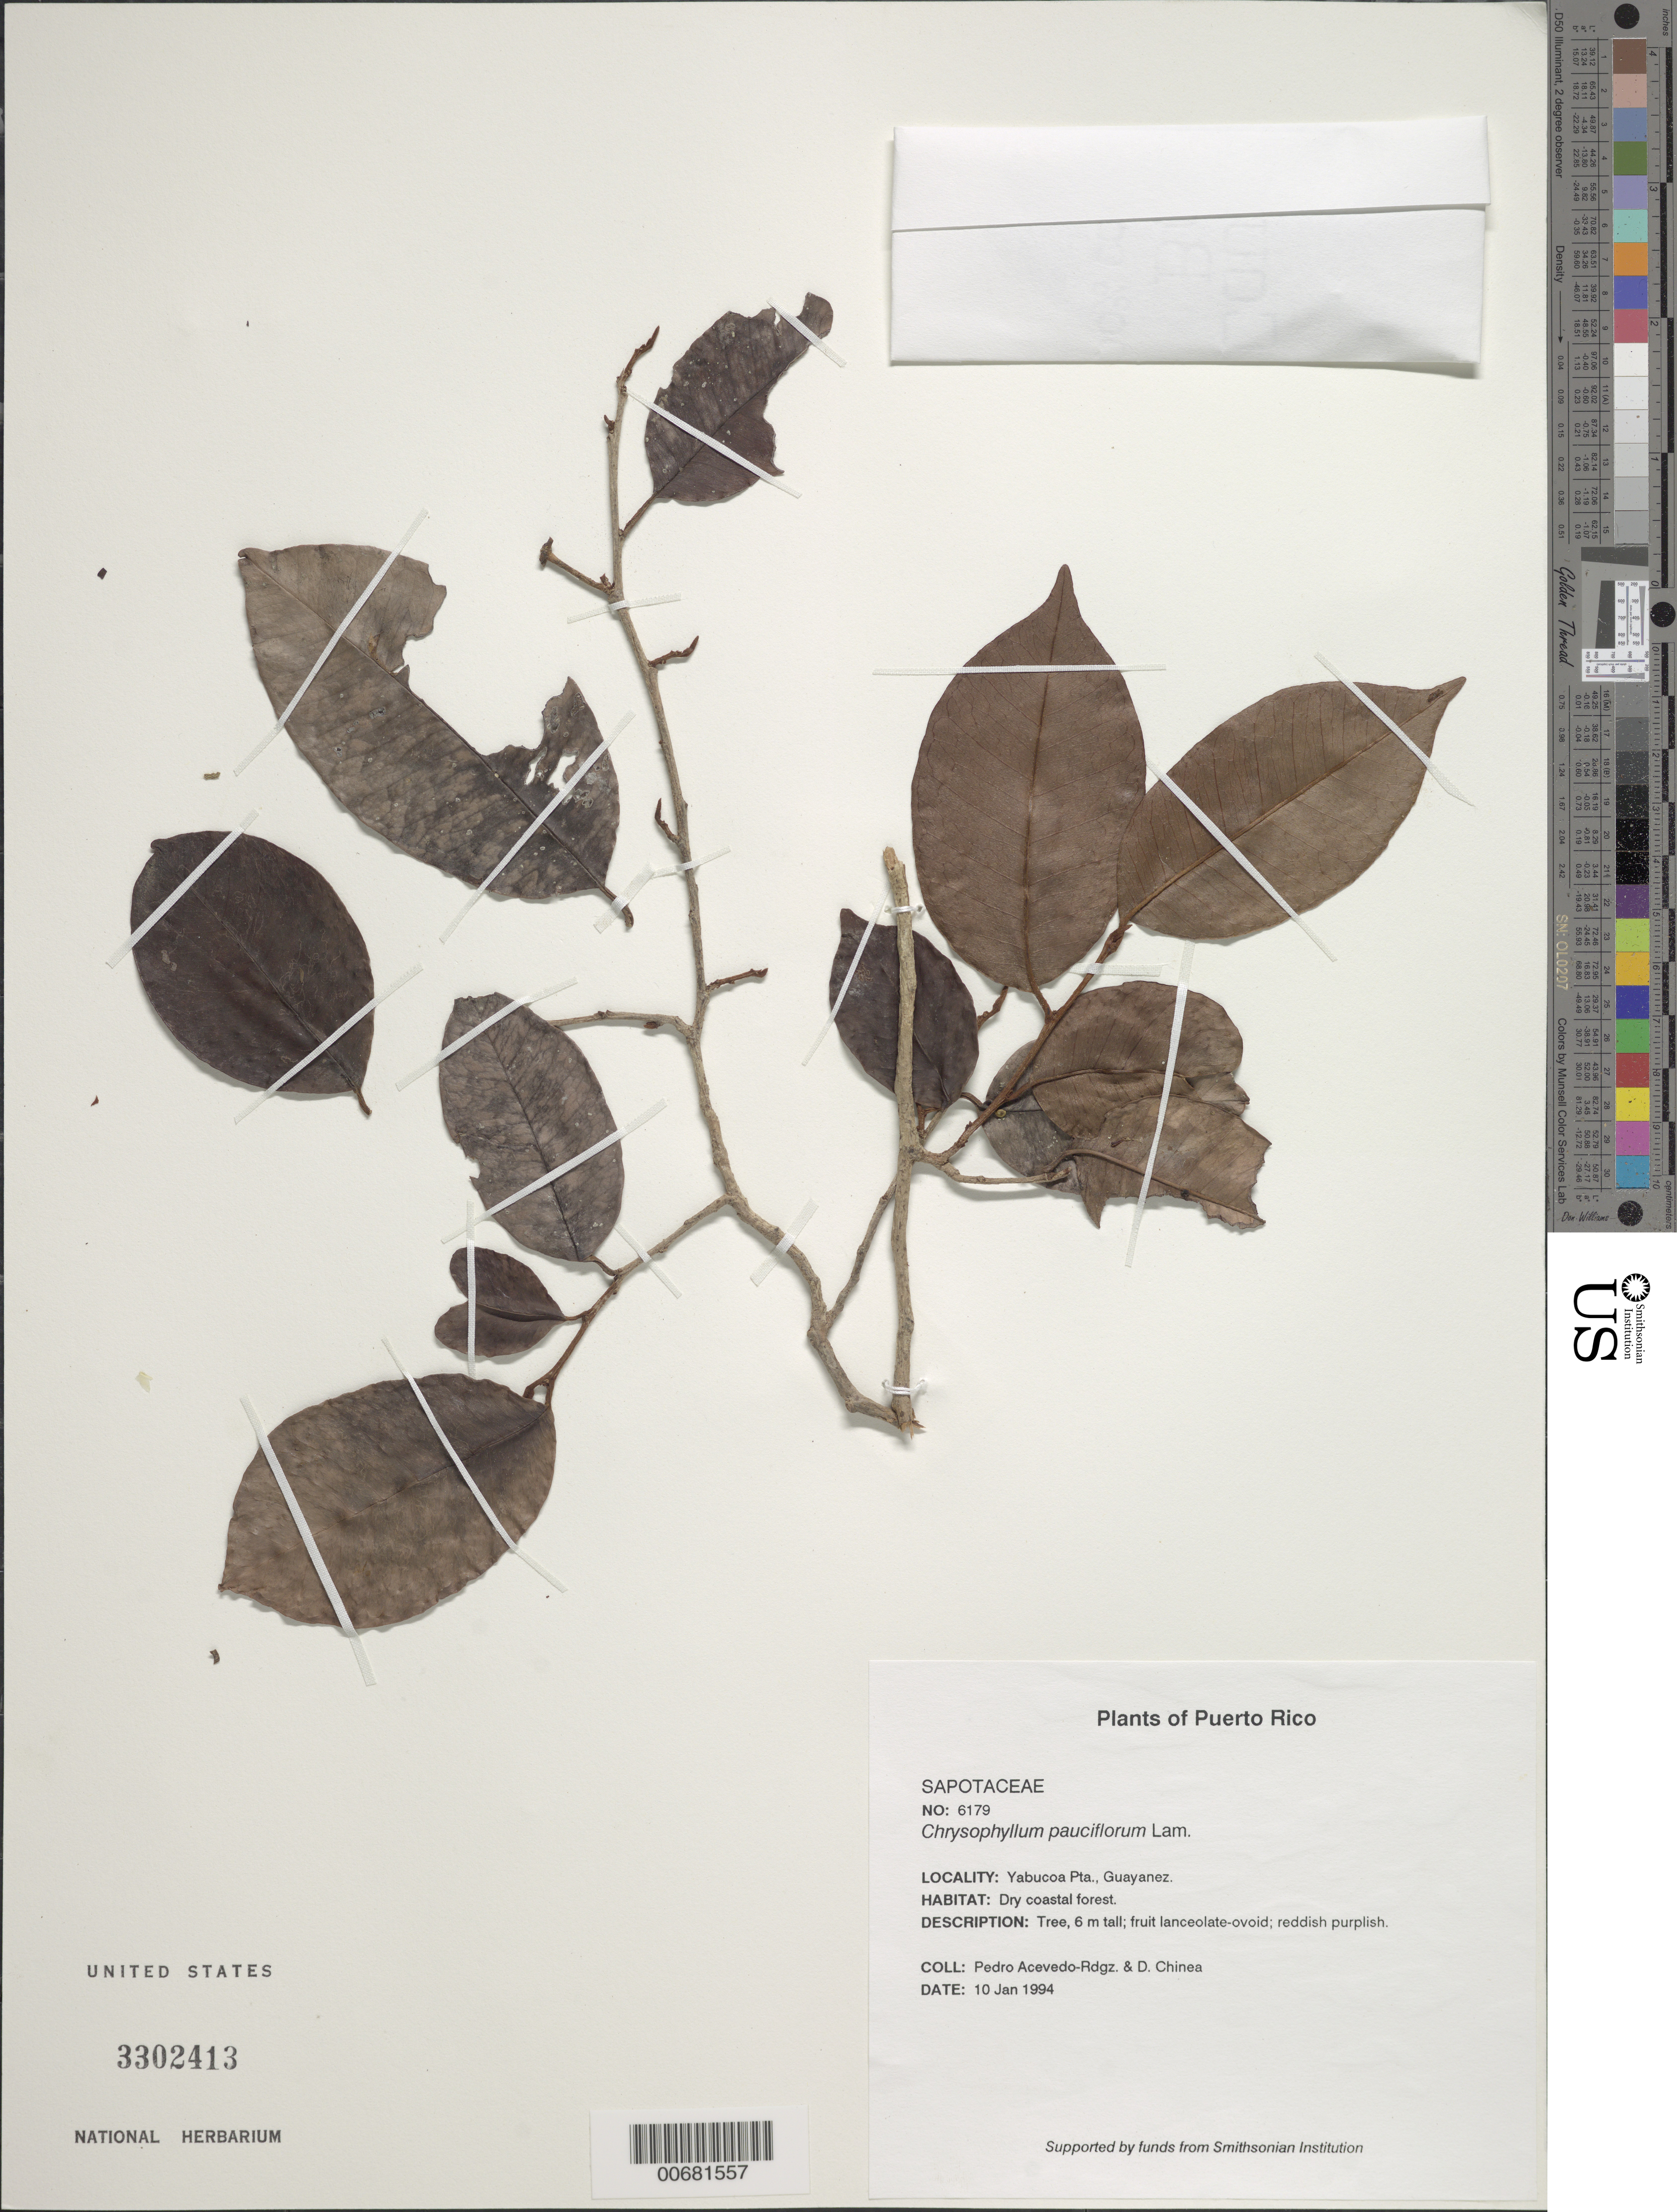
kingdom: Plantae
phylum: Tracheophyta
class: Magnoliopsida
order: Ericales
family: Sapotaceae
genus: Chrysophyllum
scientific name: Chrysophyllum pauciflorum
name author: Lam.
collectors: P. Acevedo-Rodr. & D. Chinea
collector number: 6179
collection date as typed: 10 Jan 1994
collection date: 1994-01-10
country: Puerto Rico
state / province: Yabucoa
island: Puerto Rico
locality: Yabucoa Pta., Guayanes.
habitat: Dry coastal forest.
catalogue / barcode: US 3302413